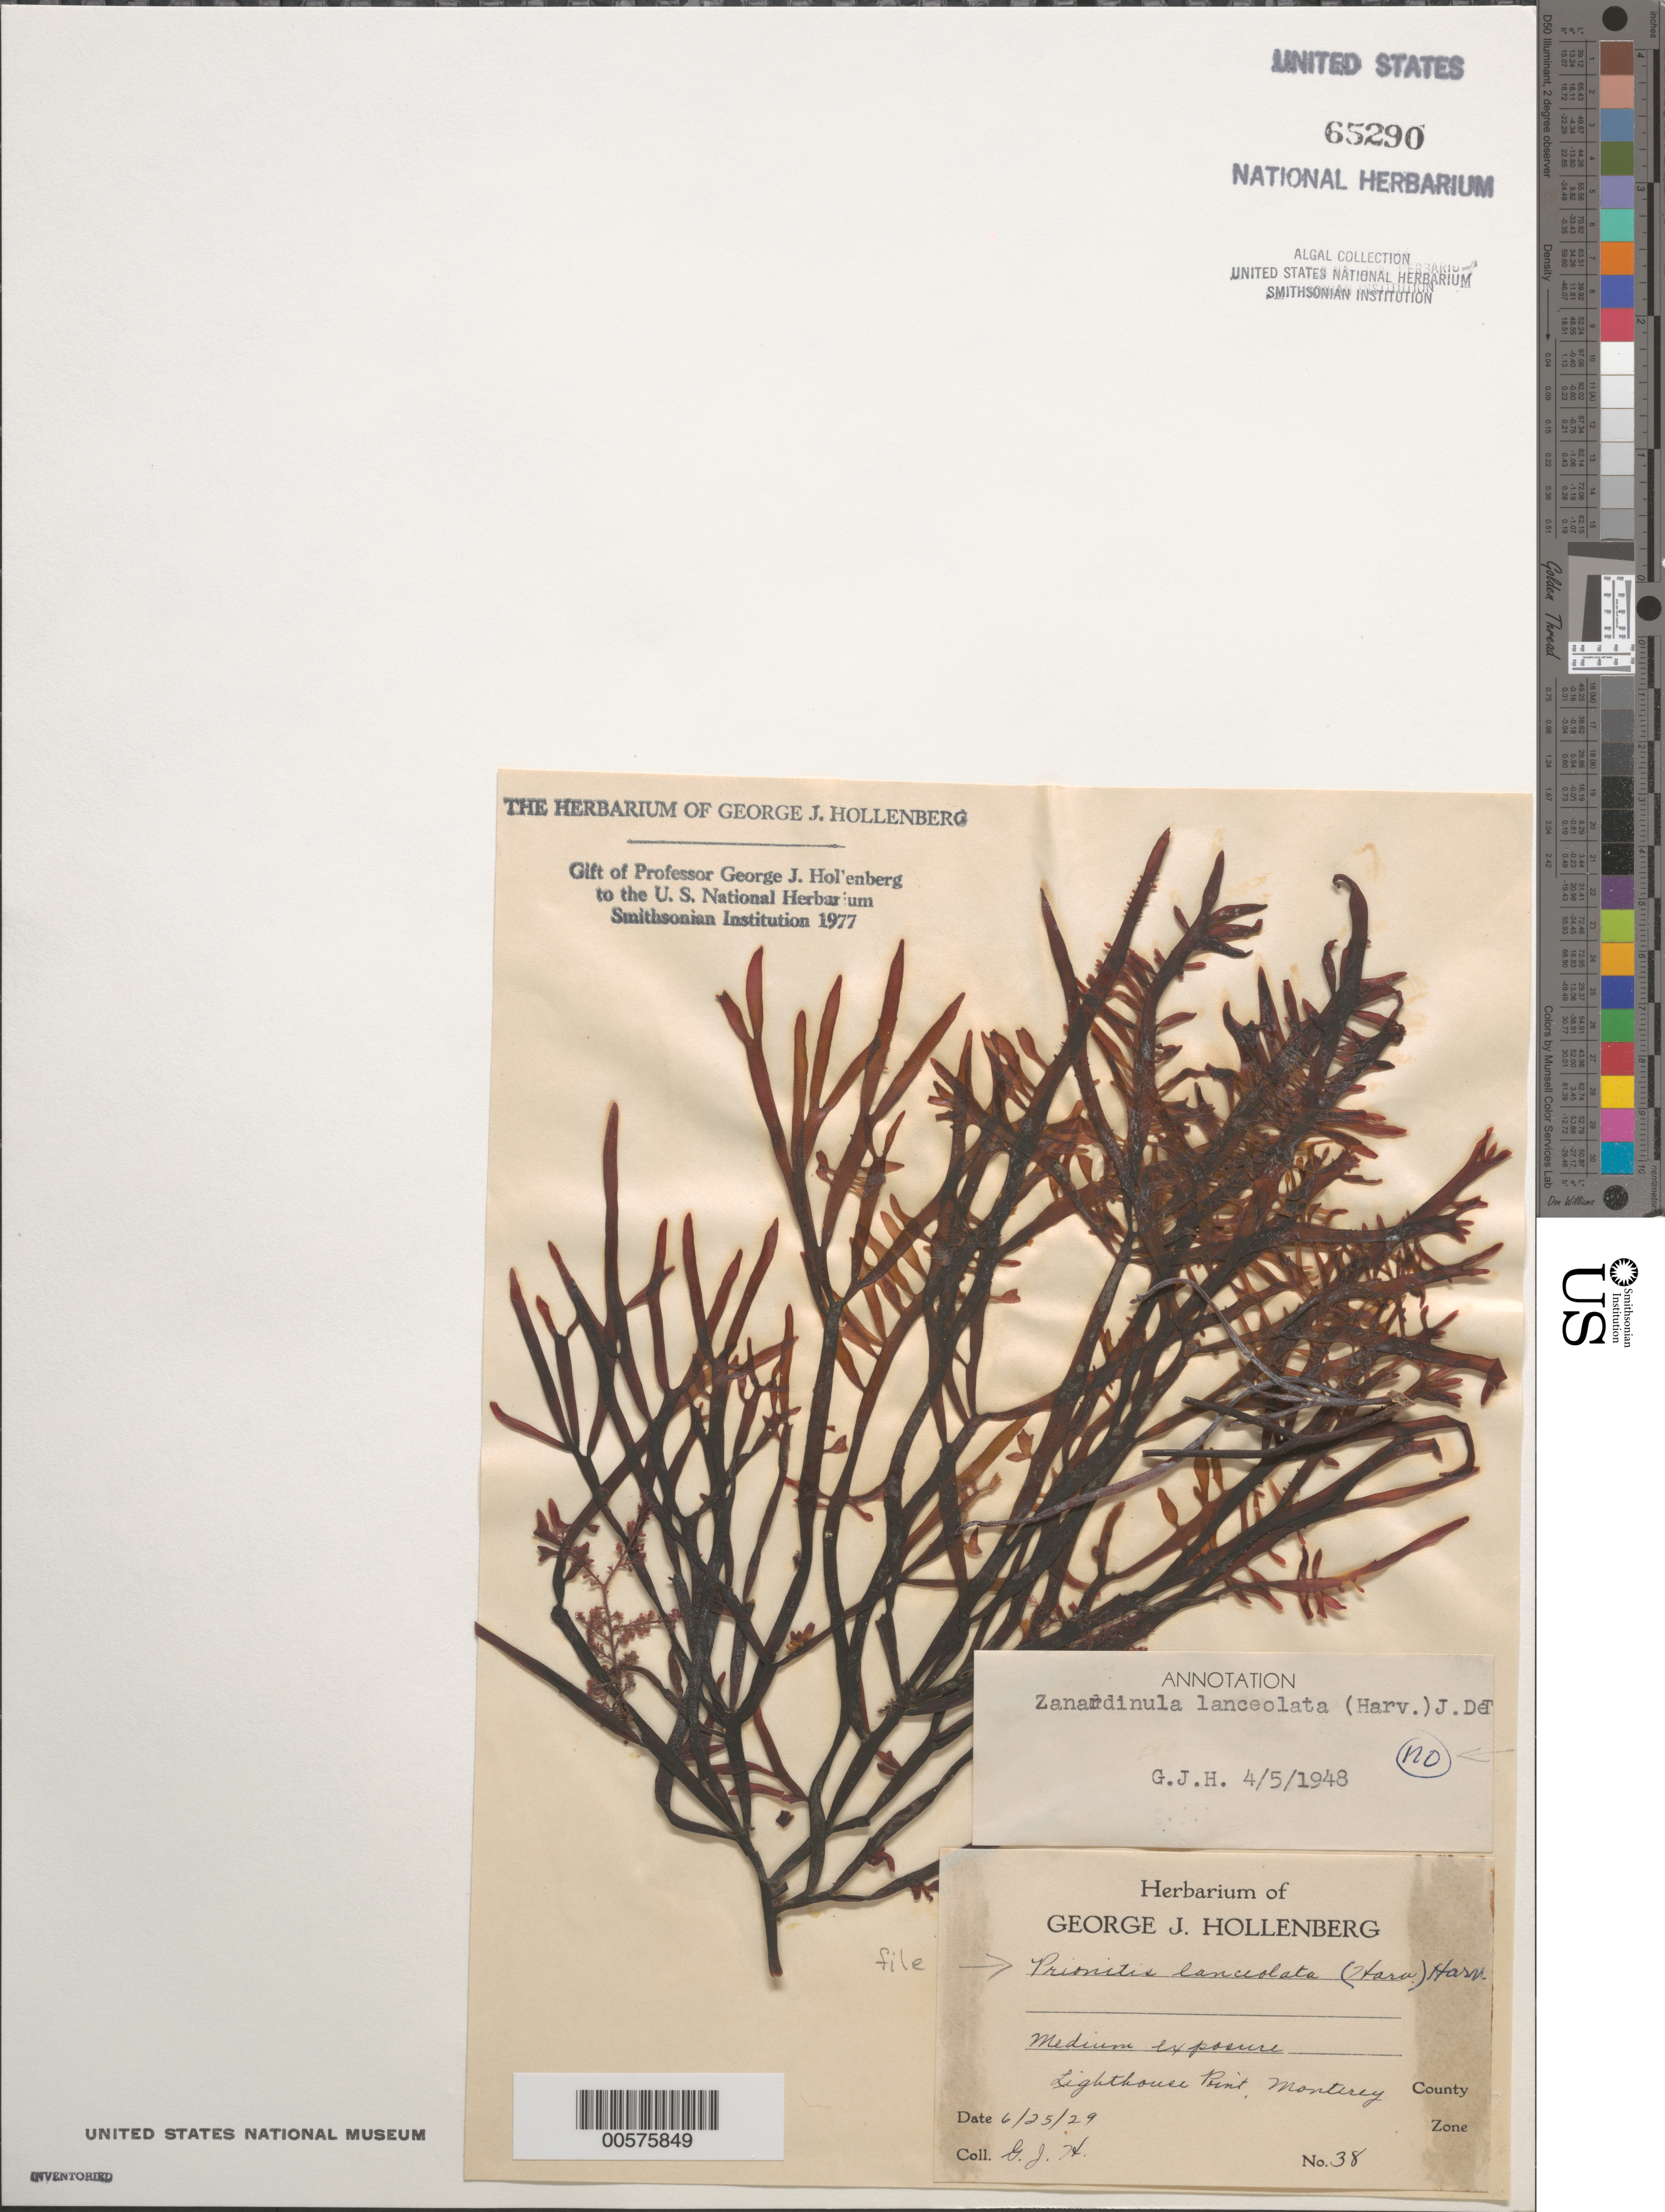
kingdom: Plantae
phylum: Rhodophyta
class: Florideophyceae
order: Cryptonemiales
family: Cryptonemiaceae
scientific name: Prionitis lanceolata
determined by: Hollenberg, George J.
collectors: G. Hollenberg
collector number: GJH 38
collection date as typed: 25 Jun 1929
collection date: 1929-06-25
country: United States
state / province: California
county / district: Monterey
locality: Lighthouse Point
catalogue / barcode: US 65290